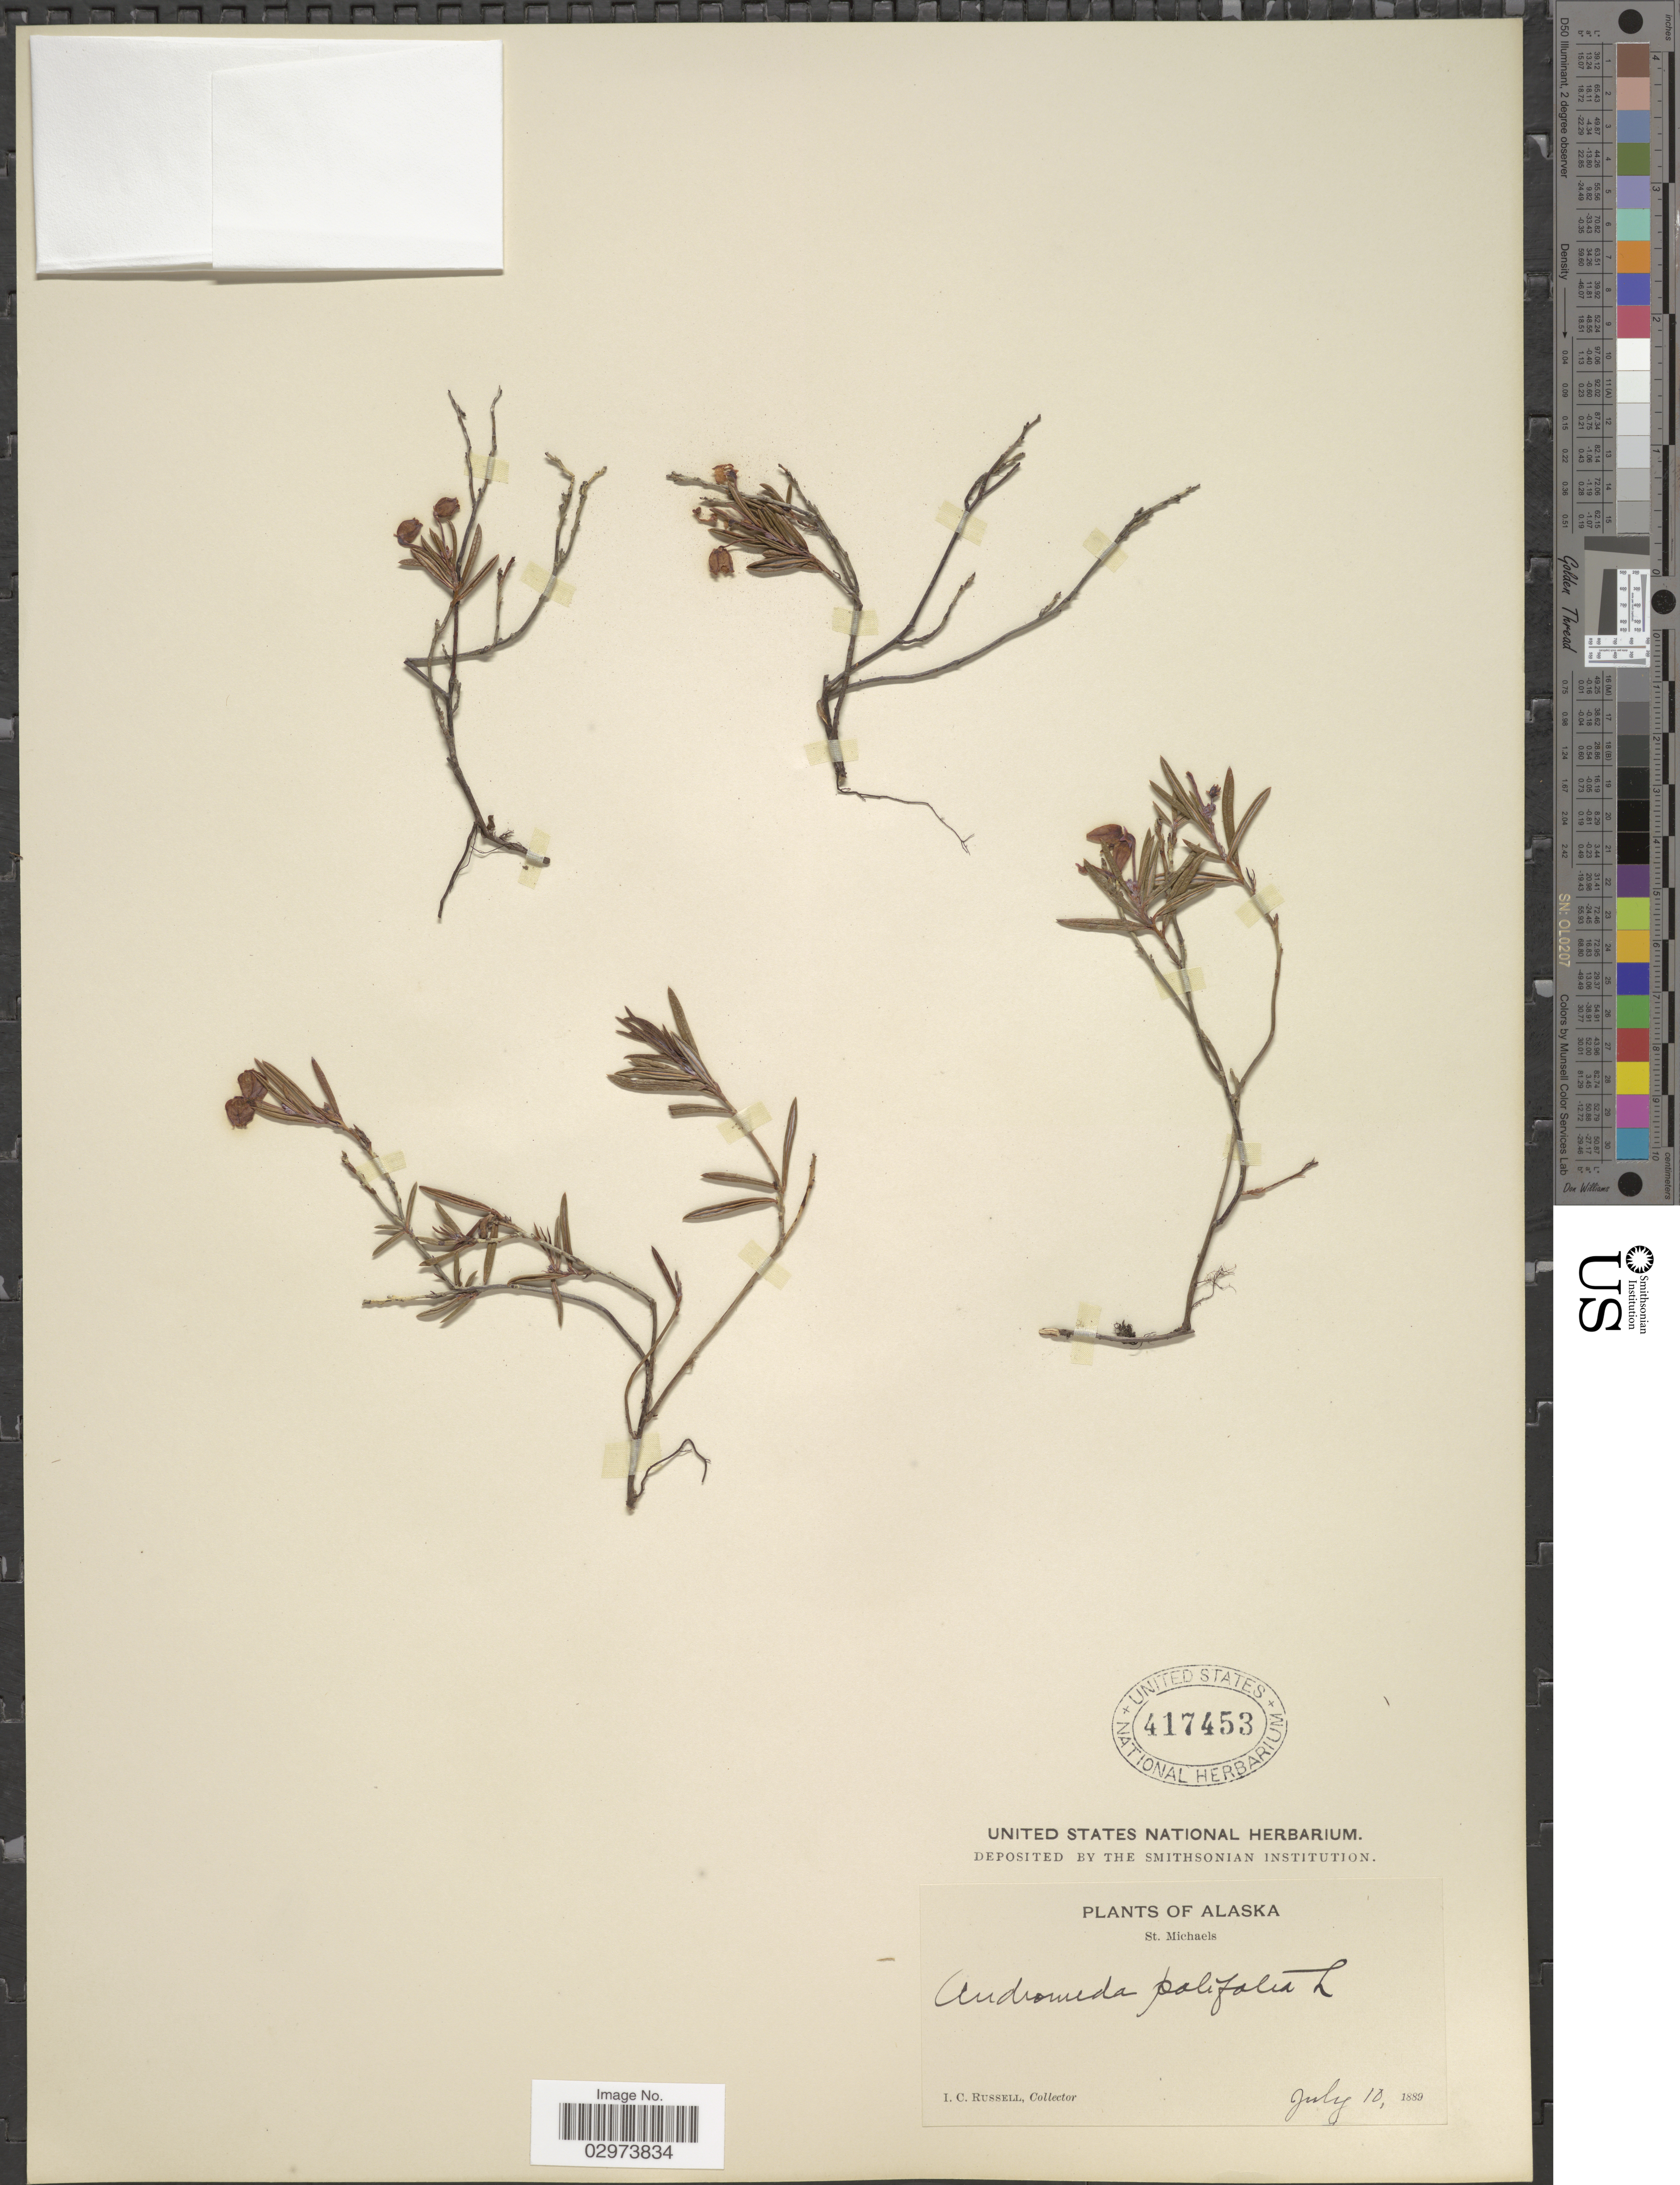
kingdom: Plantae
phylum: Tracheophyta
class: Magnoliopsida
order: Ericales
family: Ericaceae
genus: Andromeda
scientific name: Andromeda polifolia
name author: L.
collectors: I. C. Russell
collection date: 1889-07-10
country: United States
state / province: Alaska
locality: St. Michaels.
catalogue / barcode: US 417453